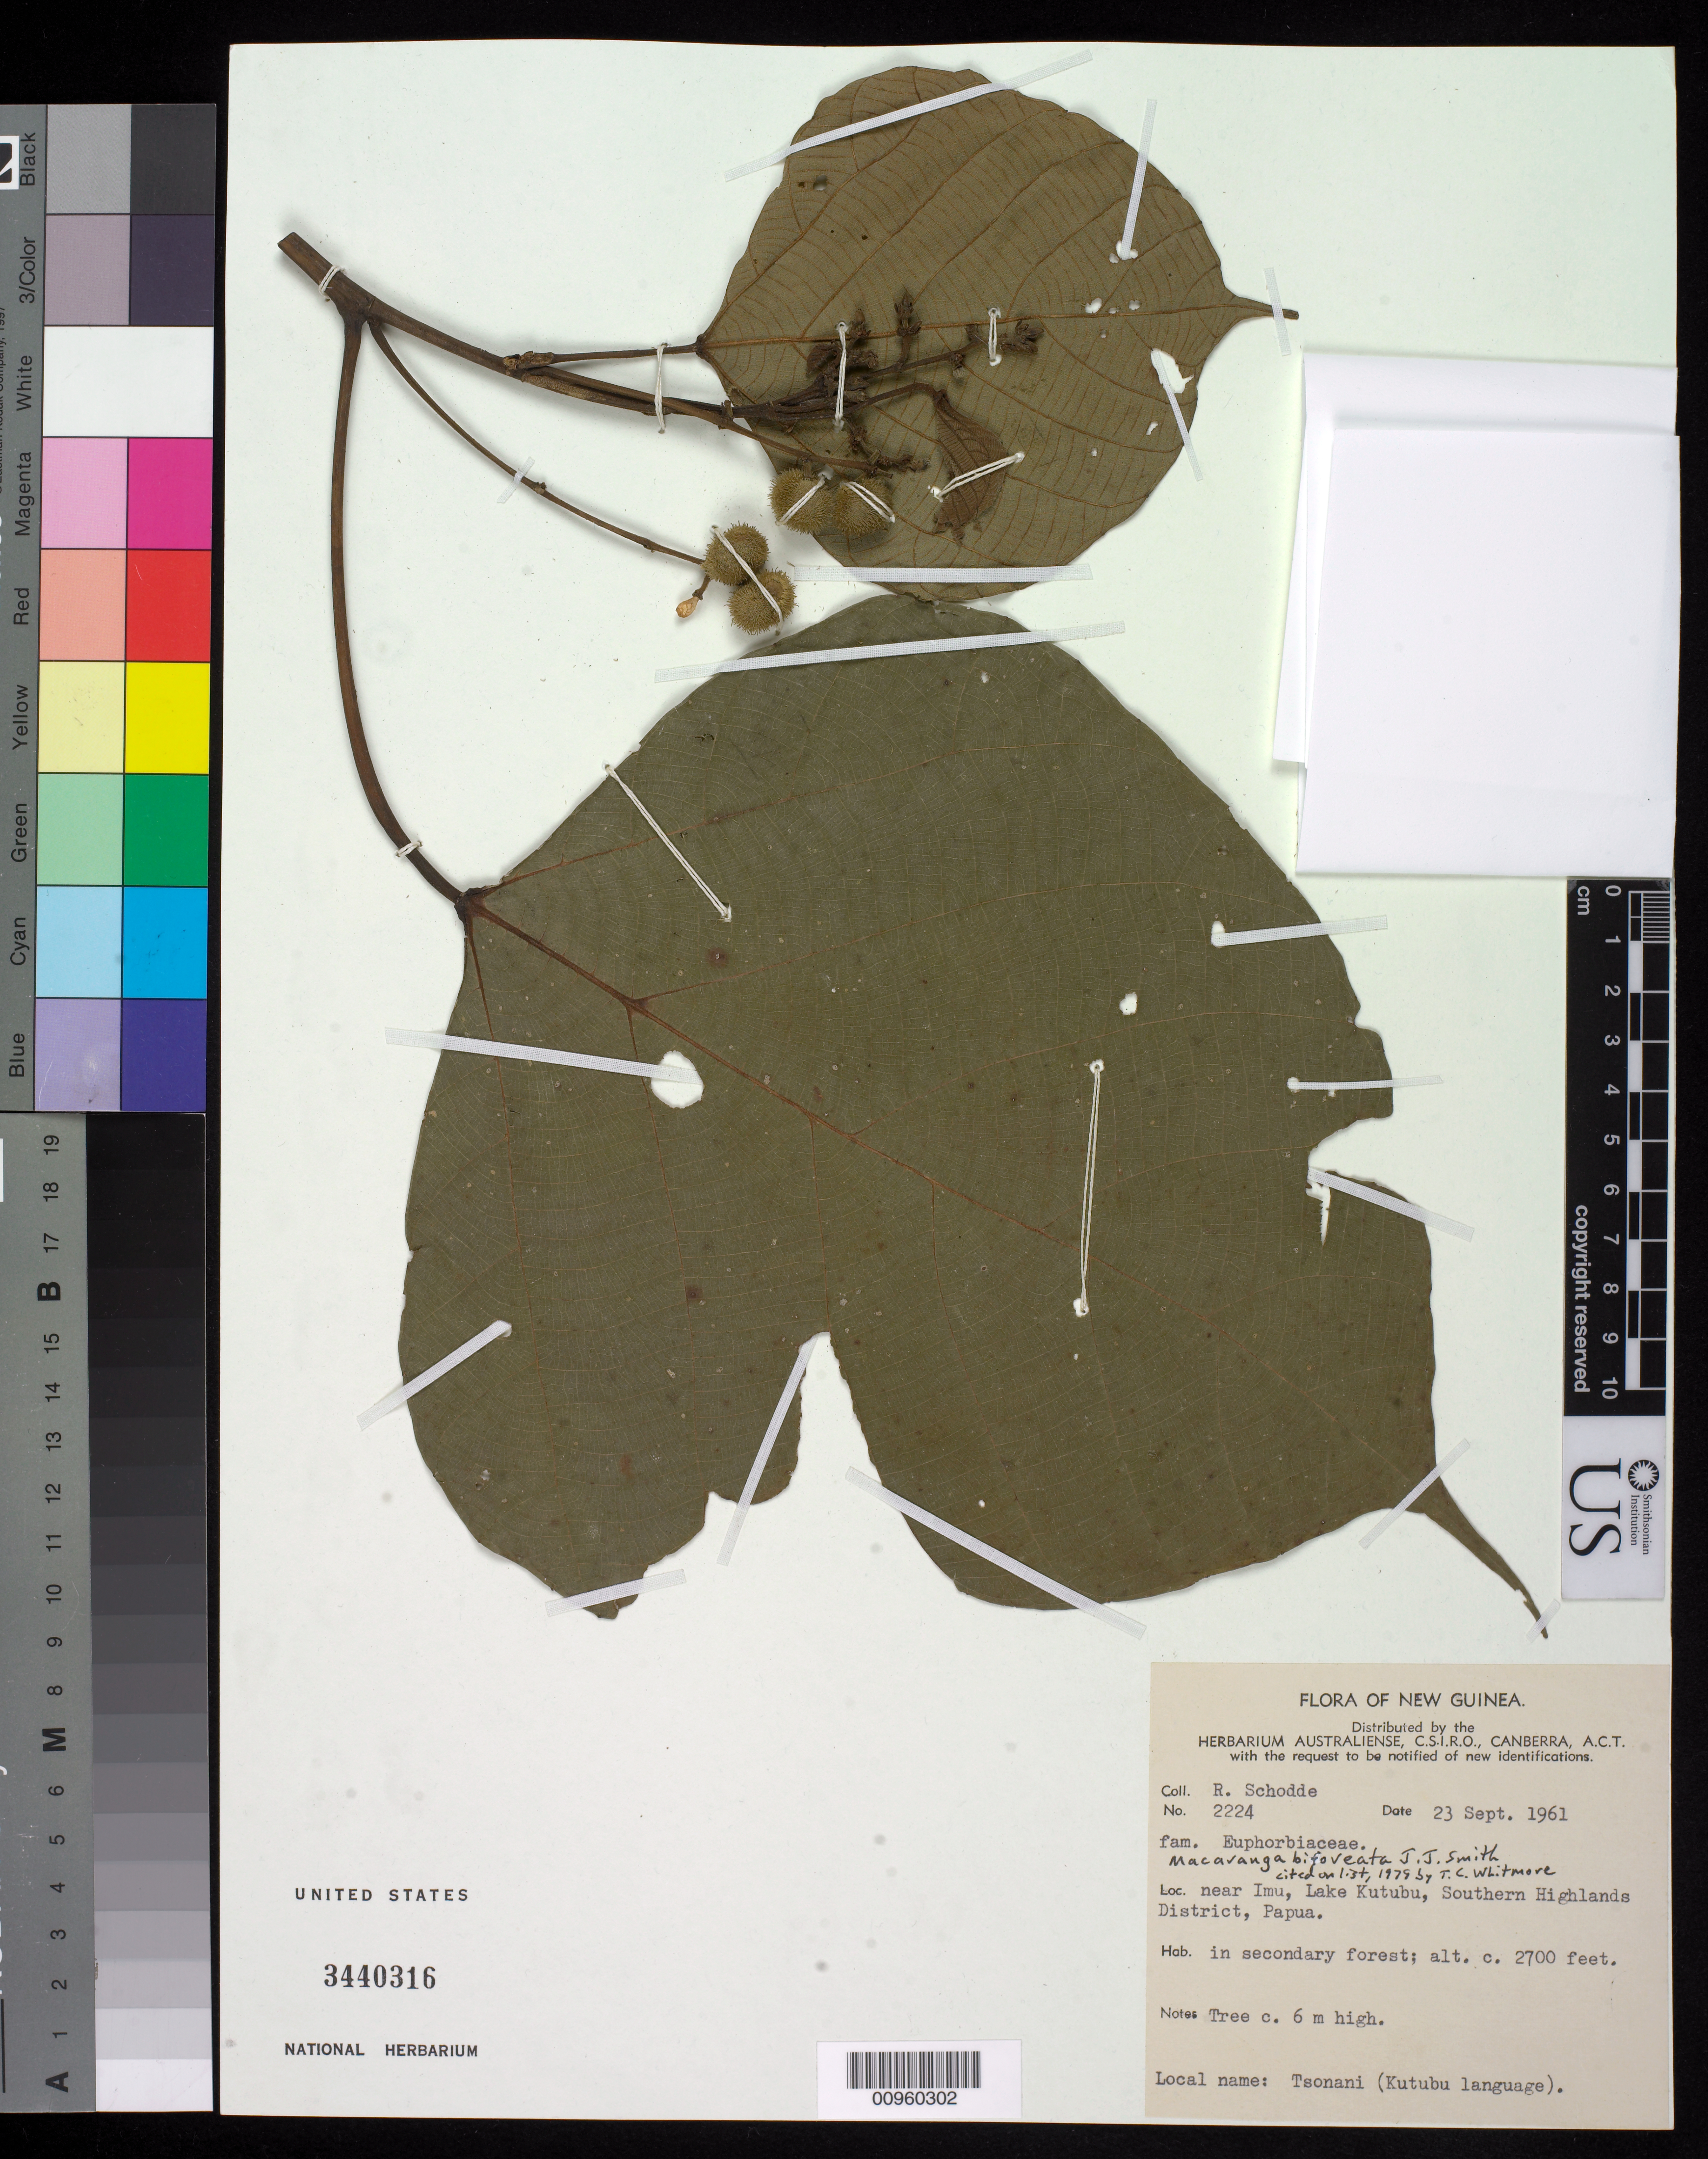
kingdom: Plantae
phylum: Tracheophyta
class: Magnoliopsida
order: Malpighiales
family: Euphorbiaceae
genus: Macaranga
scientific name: Macaranga bifoveata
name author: J.J. Sm.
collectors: R. Schodde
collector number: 2224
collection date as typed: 23 Sep 1961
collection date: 1961-09-23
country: Papua New Guinea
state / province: Southern Highlands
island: New Guinea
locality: Lake Kutubu, near Imu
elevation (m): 823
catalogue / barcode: US 3440316